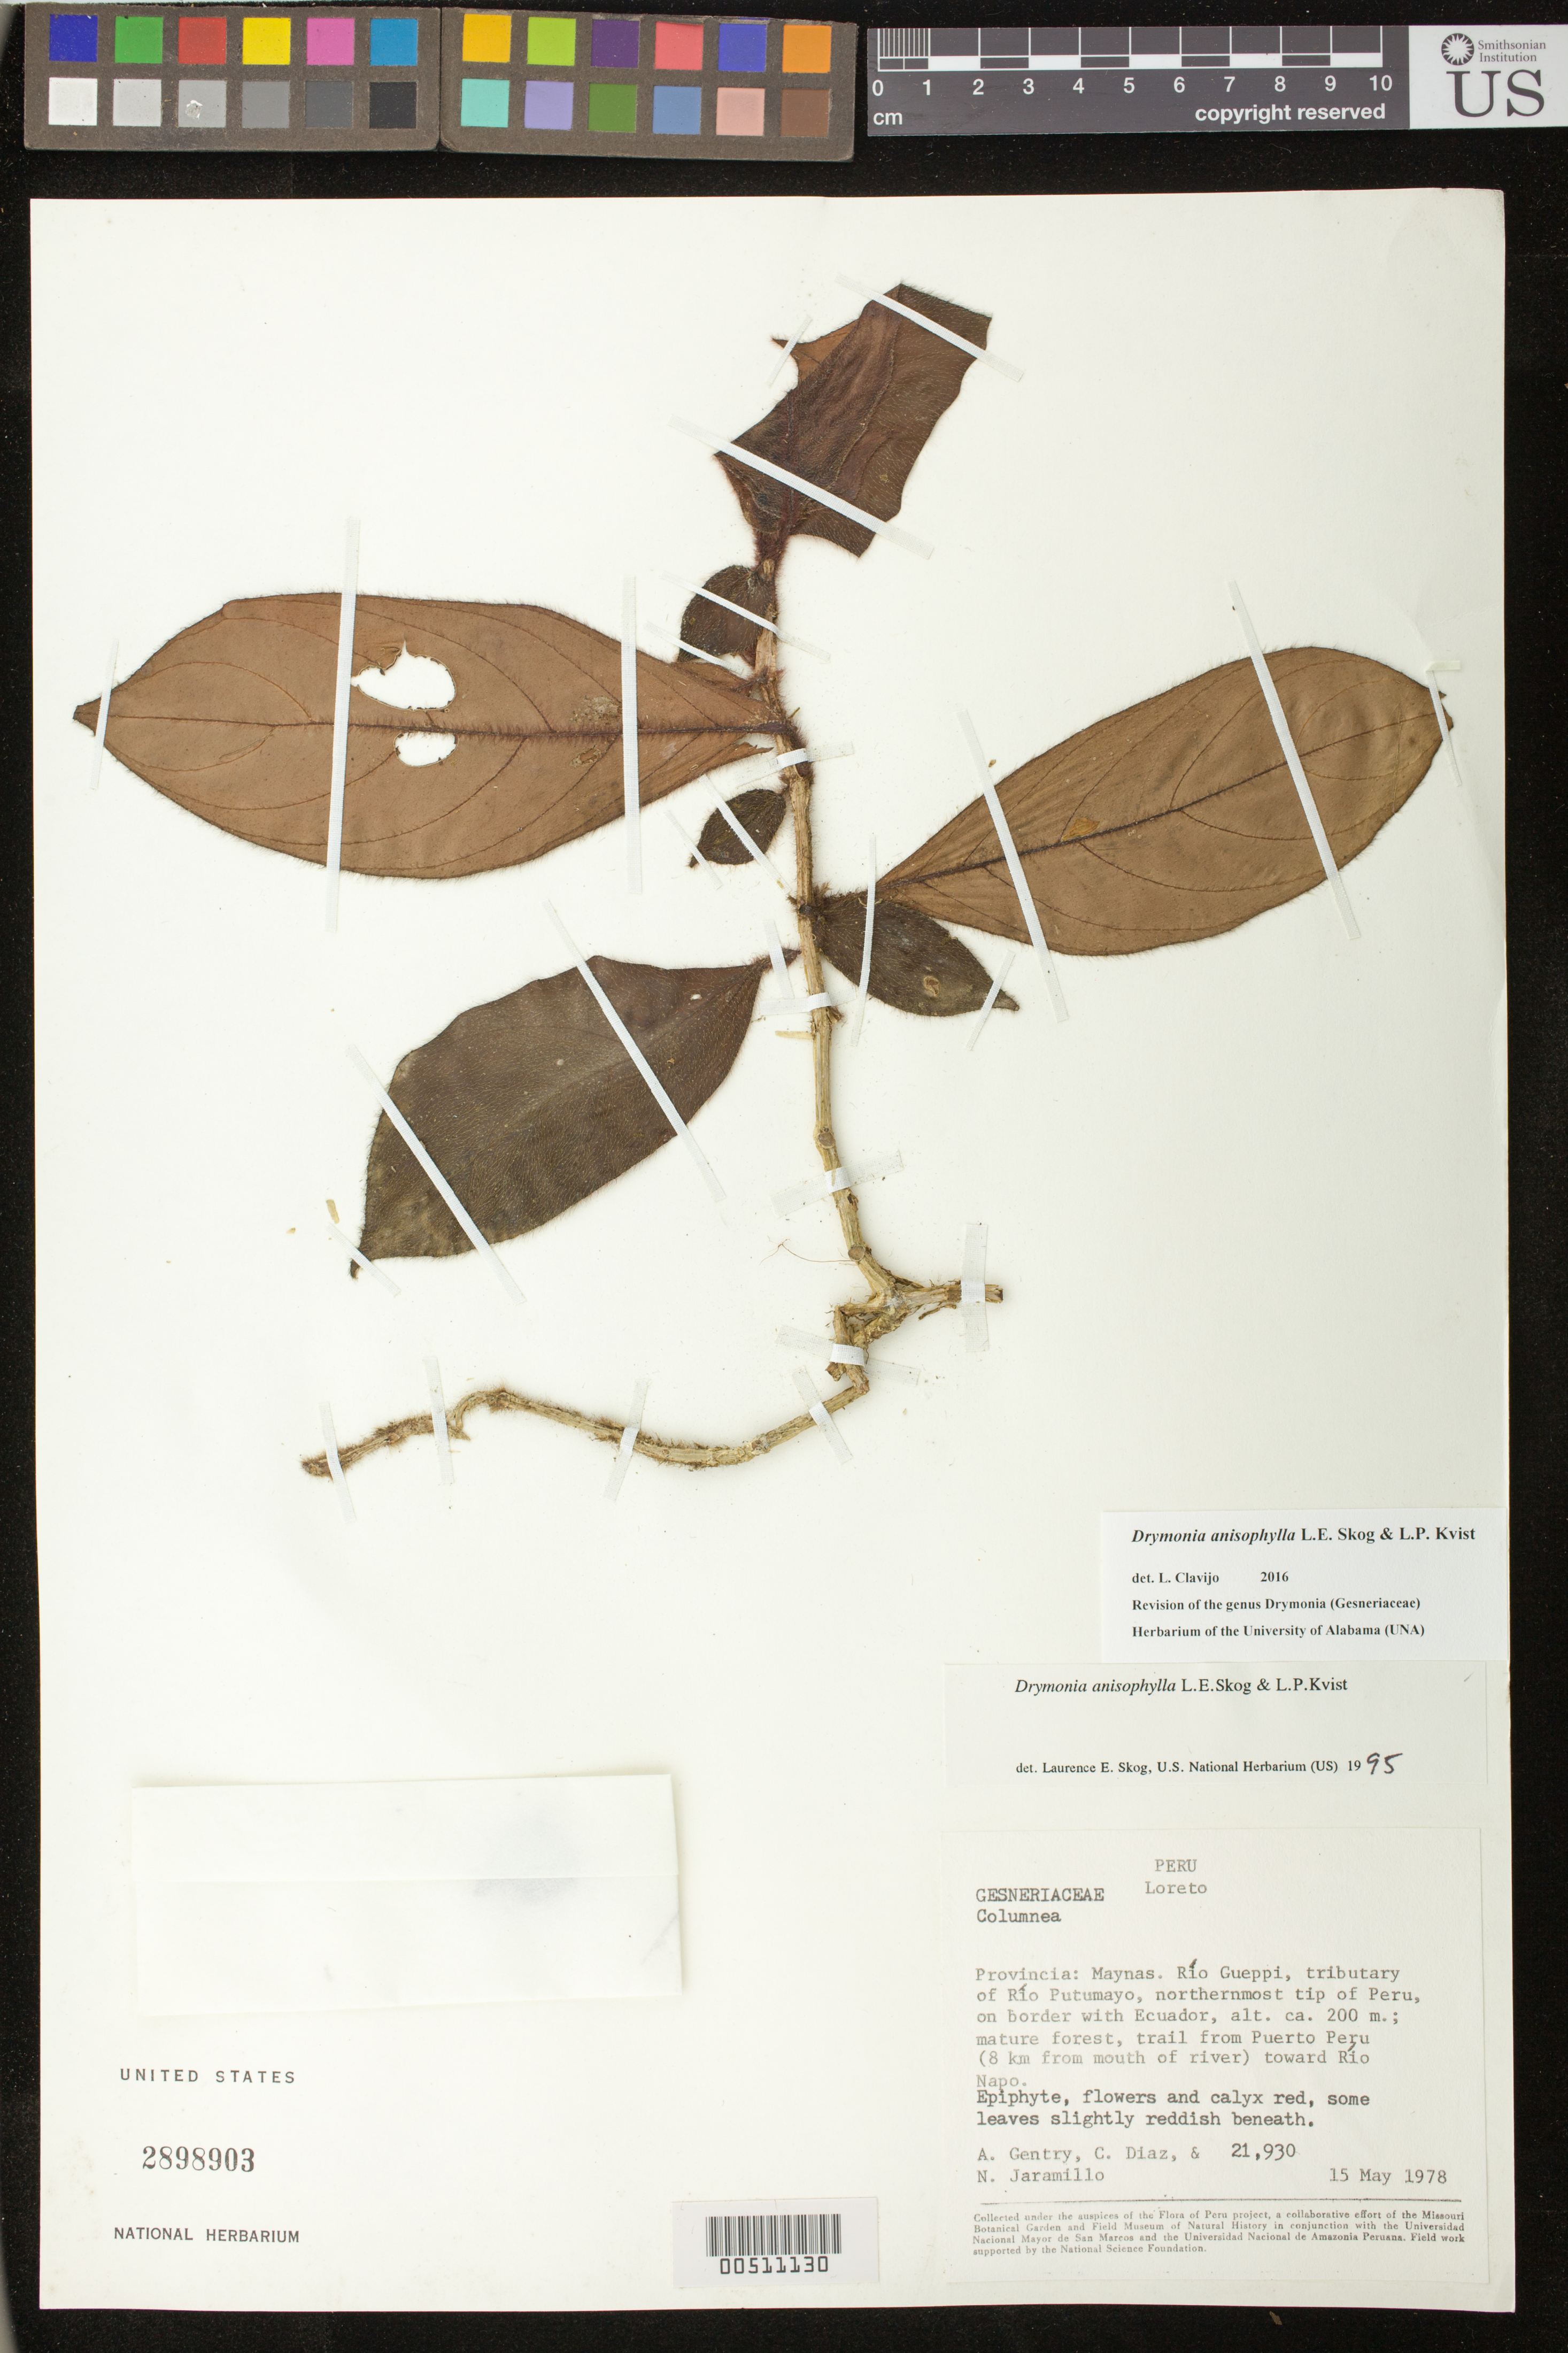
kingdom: Plantae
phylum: Tracheophyta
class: Magnoliopsida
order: Lamiales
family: Gesneriaceae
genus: Drymonia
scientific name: Drymonia anisophylla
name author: L.E. Skog & L.P. Kvist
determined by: Skog, Laurence E.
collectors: A. H. Gentry, C. Díaz & N. Jaramillo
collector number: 21930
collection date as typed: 15 May 1978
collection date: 1978-05-15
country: Peru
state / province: Loreto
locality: Prov. Maynas, Río Gueppi, tributary of Río Putumayo, northernmost tip of Peru, on border with Ecuador; trail from Puerto Peru (8 km from mouth of river) toward Río Napo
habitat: Mature forest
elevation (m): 200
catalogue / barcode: US 2898903